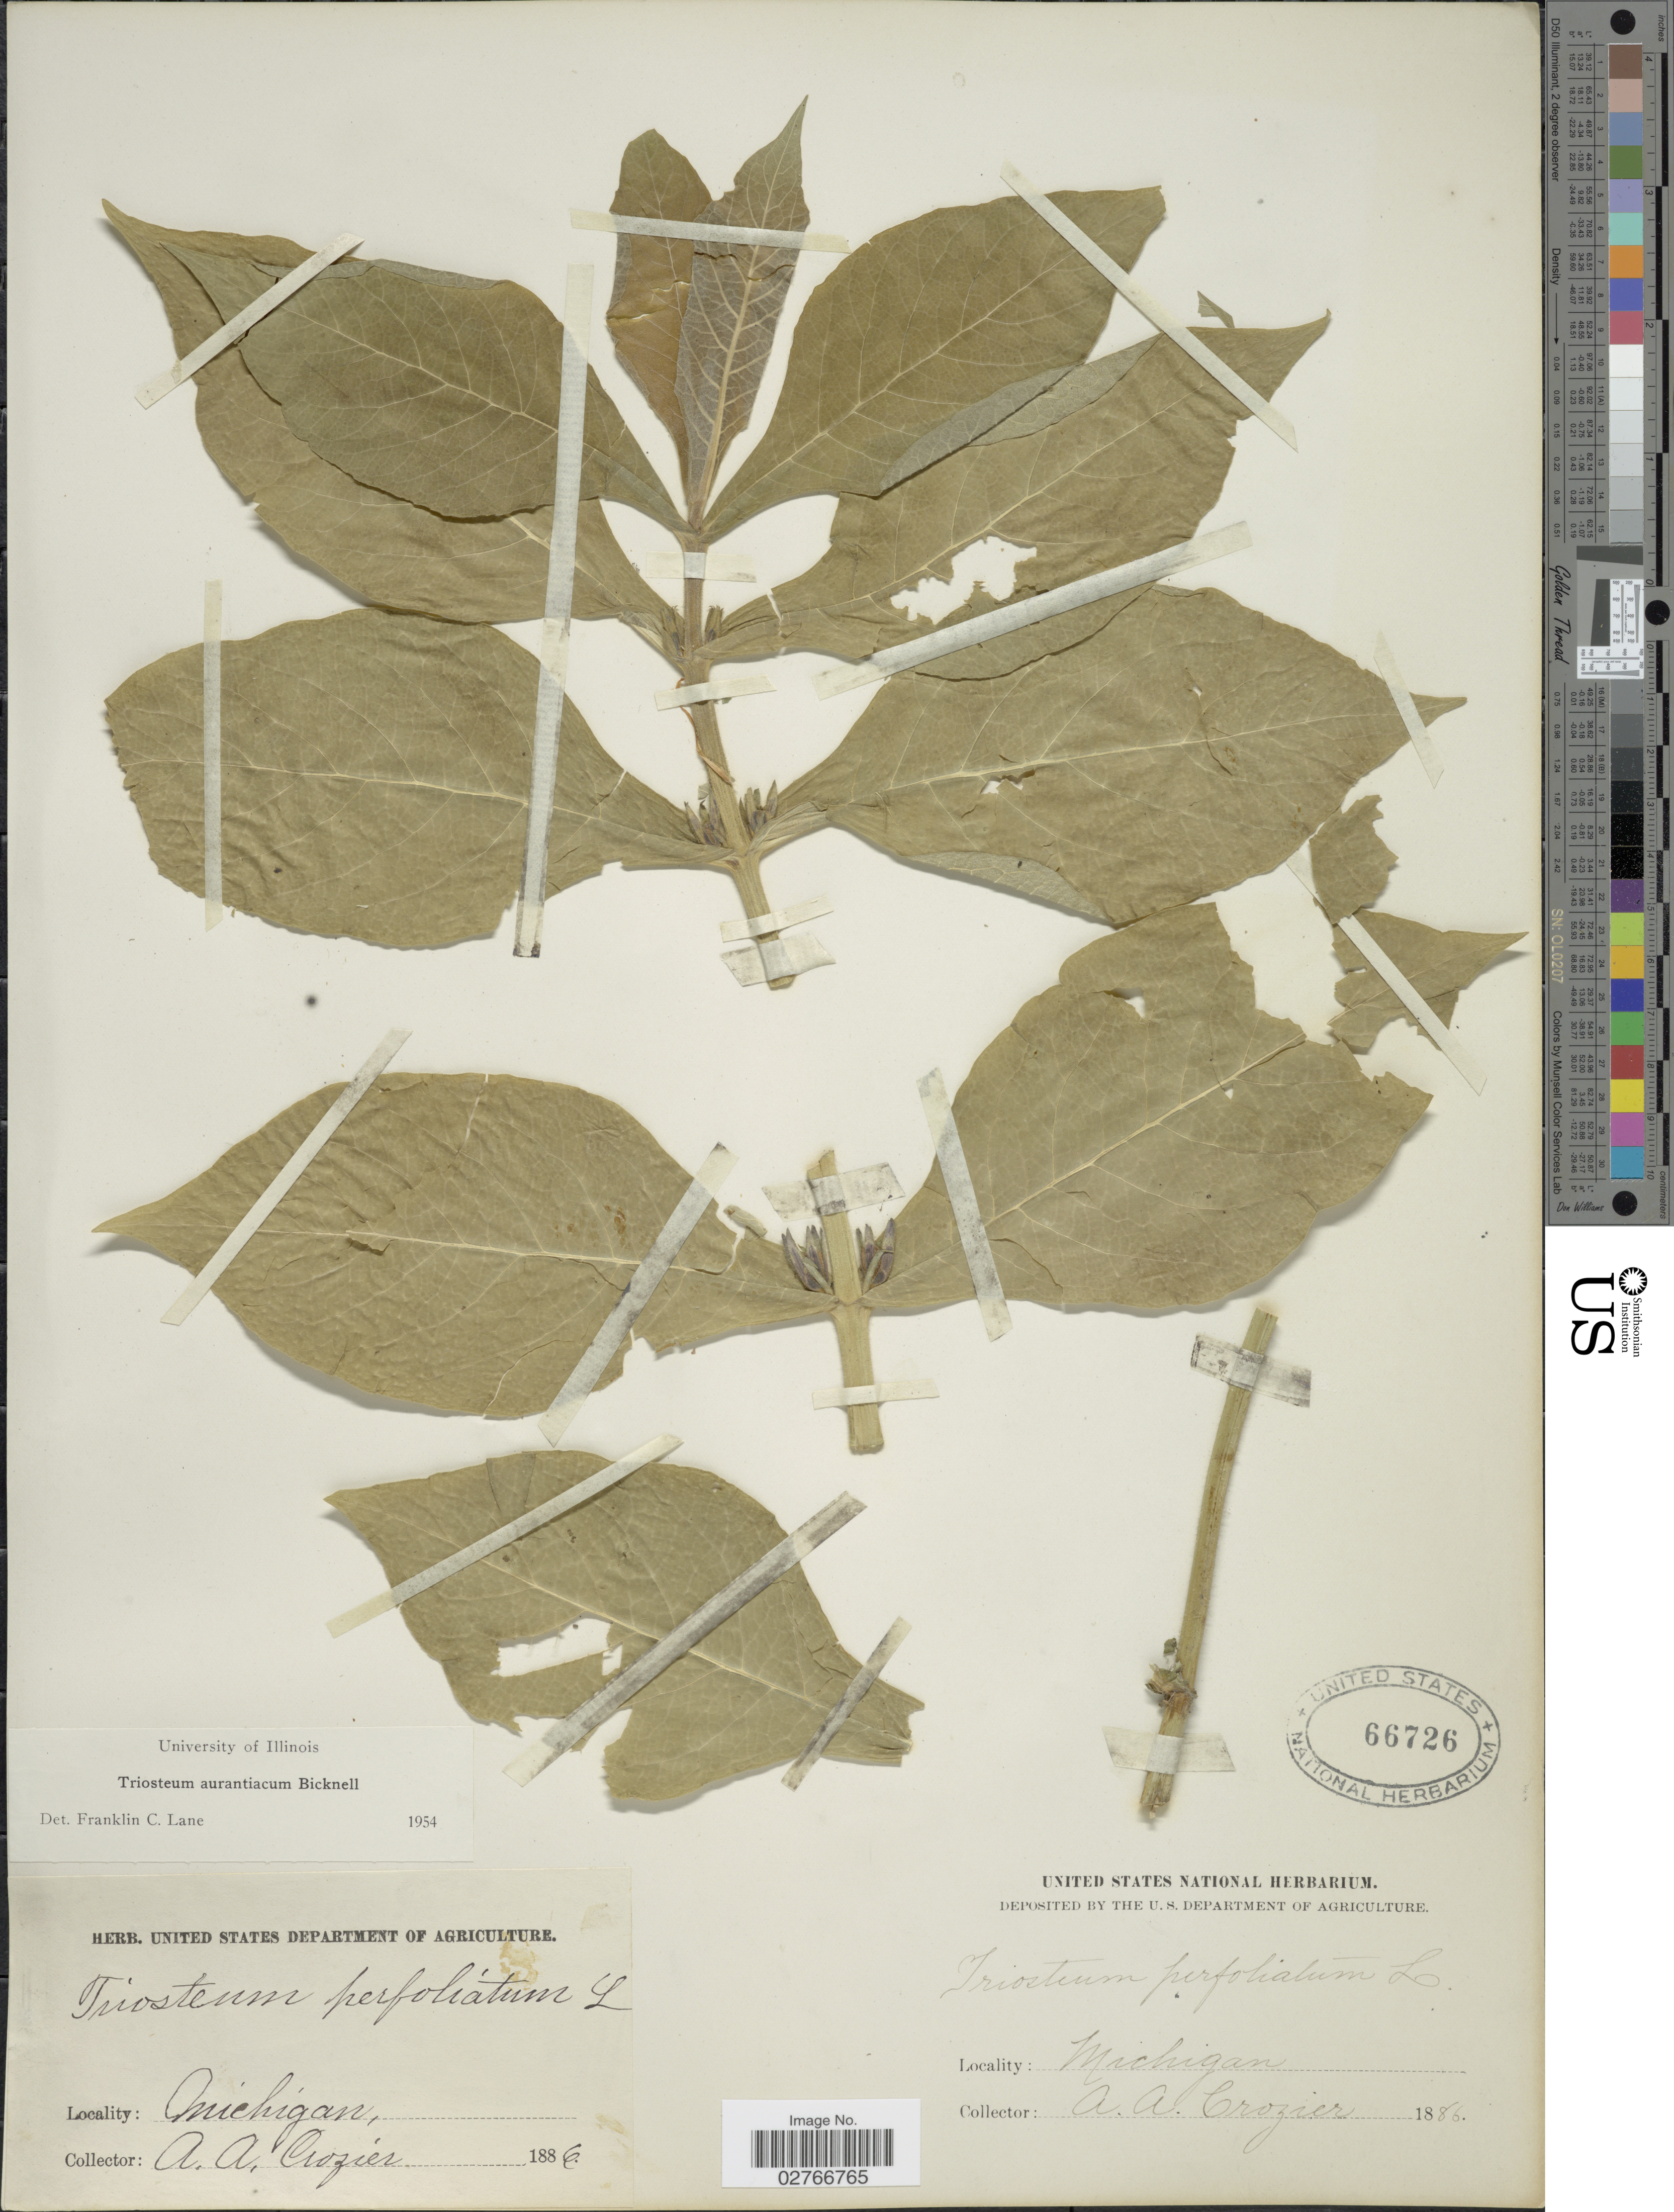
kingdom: Plantae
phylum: Tracheophyta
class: Magnoliopsida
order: Dipsacales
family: Caprifoliaceae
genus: Triosteum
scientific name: Triosteum aurantiacum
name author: E.P. Bicknell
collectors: A. Crozier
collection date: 1886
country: United States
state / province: Michigan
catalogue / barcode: US 66726